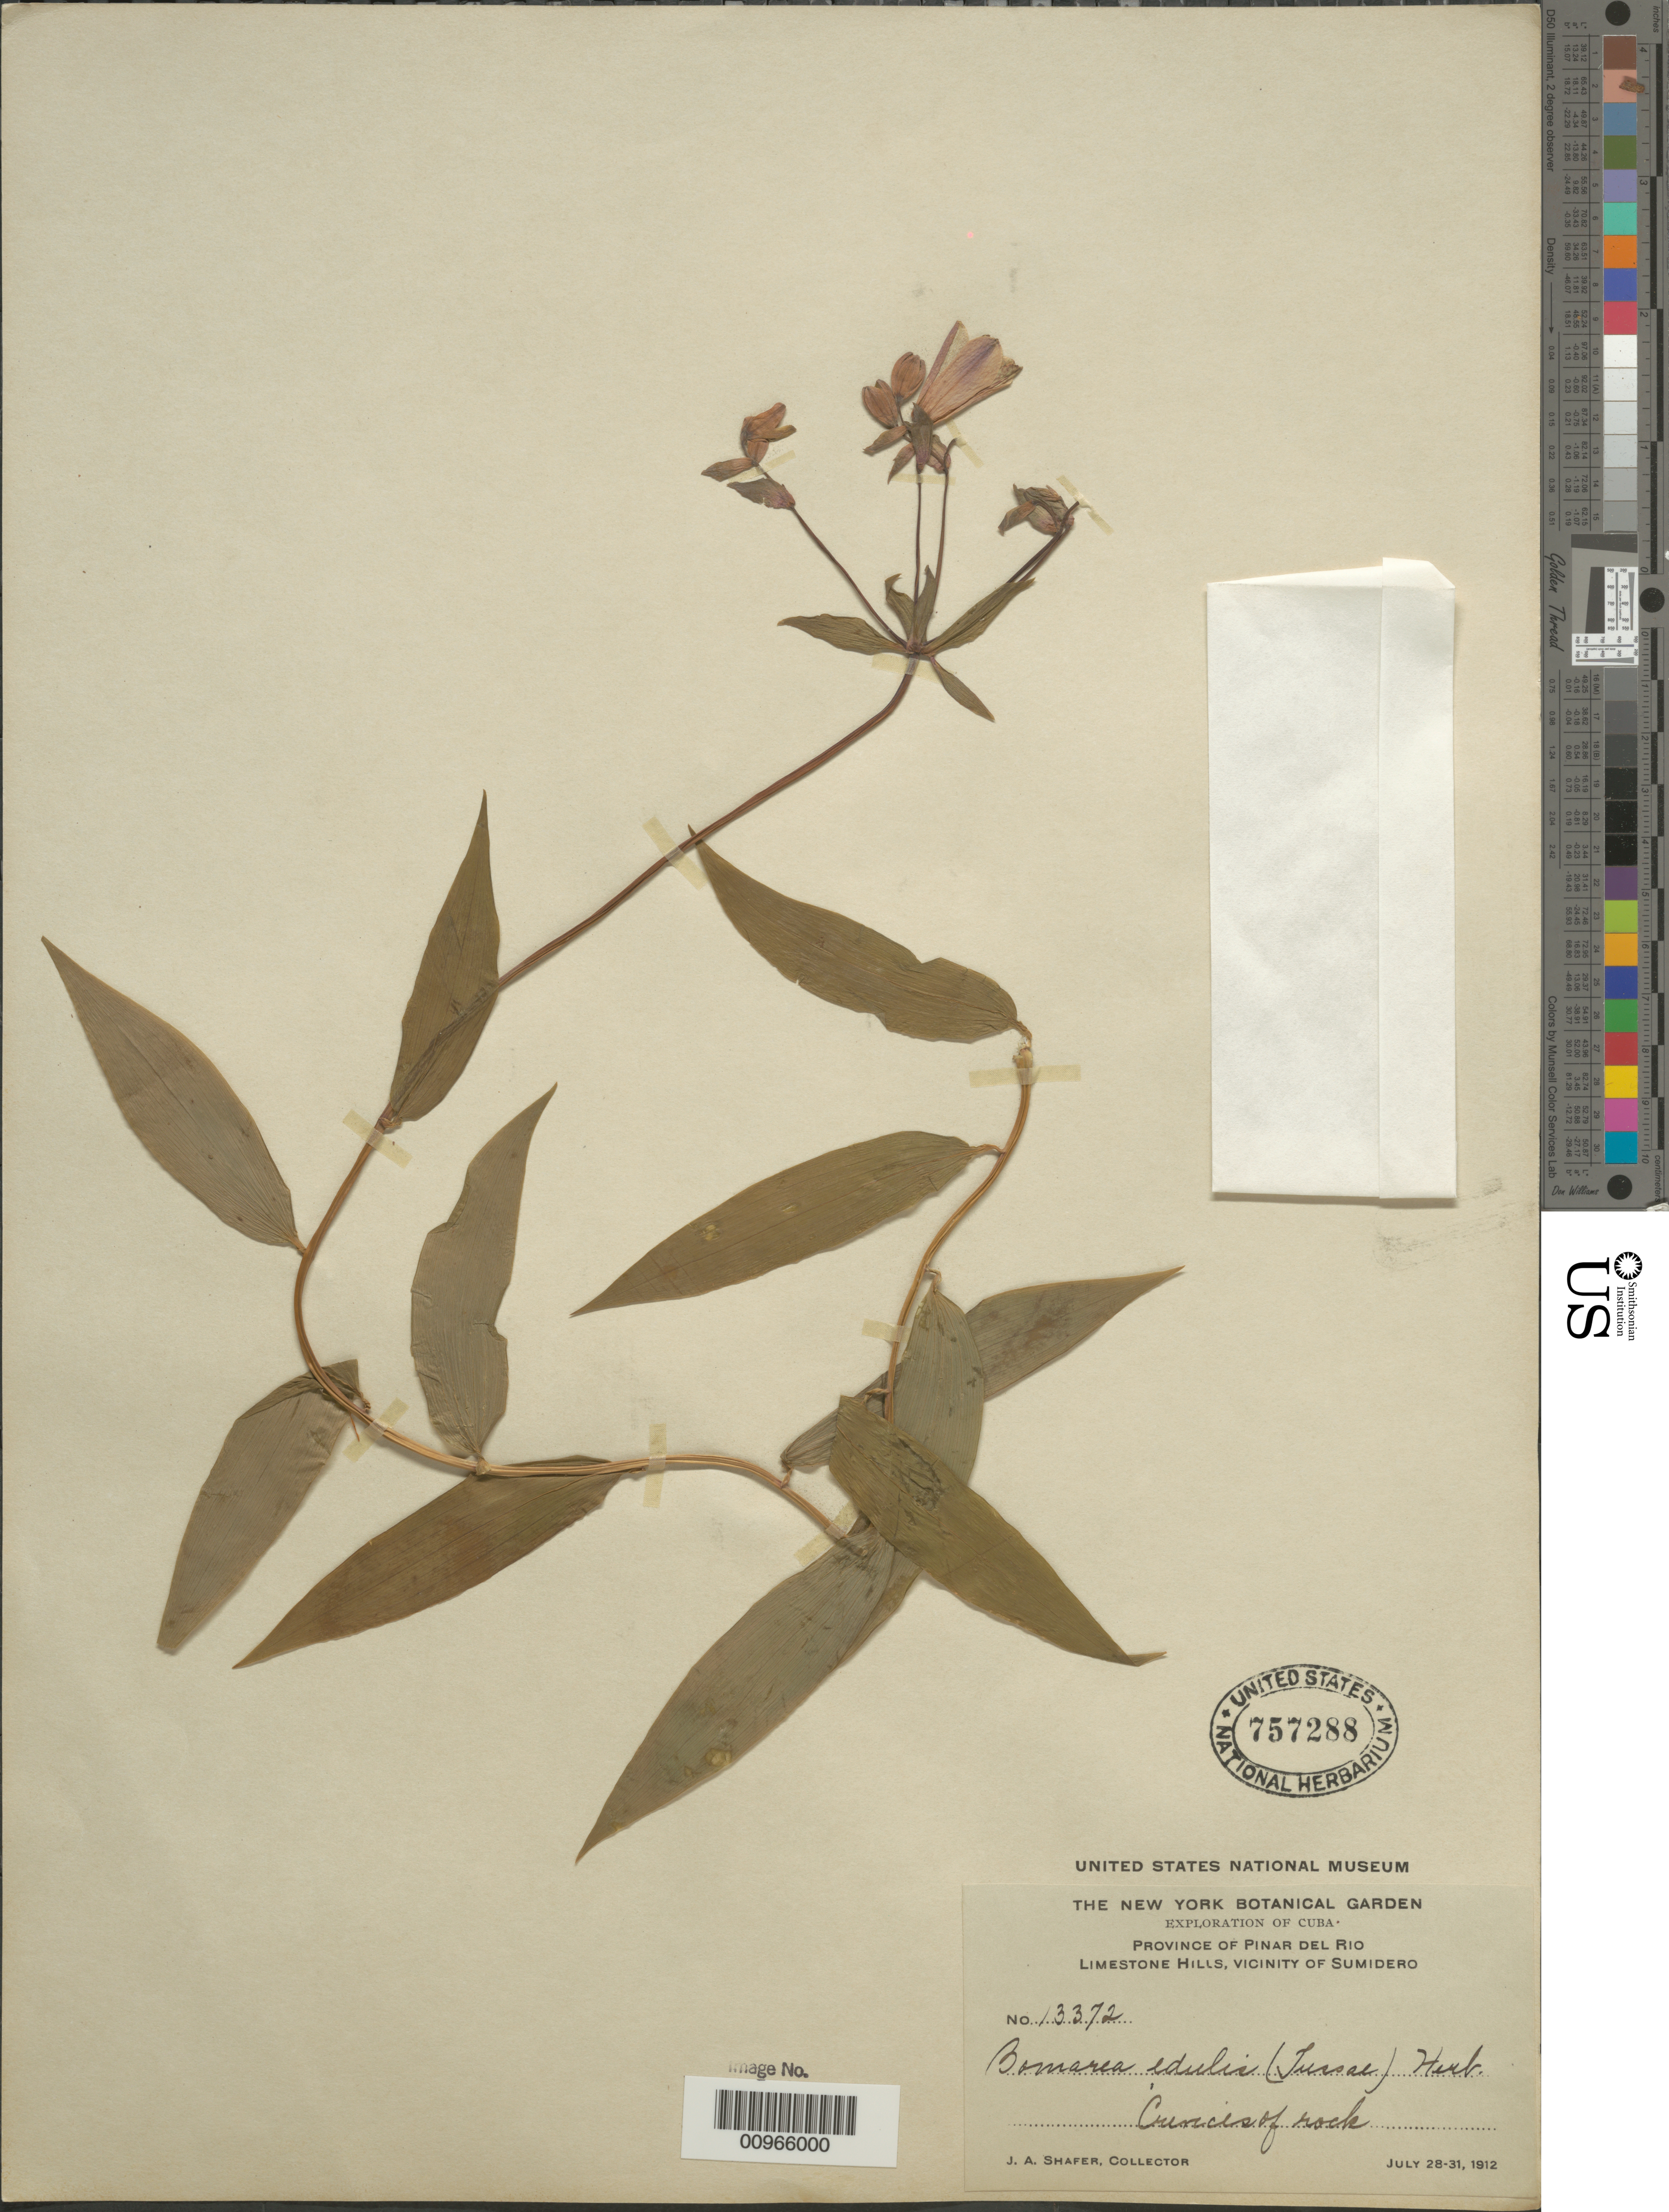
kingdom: Plantae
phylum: Tracheophyta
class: Liliopsida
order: Liliales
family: Alstroemeriaceae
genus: Bomarea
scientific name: Bomarea edulis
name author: (Tussac) Herb.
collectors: J. A. Shafer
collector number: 13372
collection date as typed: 28 Jul 1912 to 31 Jul 1912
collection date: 1912-07-28/1912-07-31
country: Cuba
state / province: Pinar del Rio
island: Cuba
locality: Limestone Hills, vicinity of Sumidero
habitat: Crevices of rocks in limestone hills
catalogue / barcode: US 757288